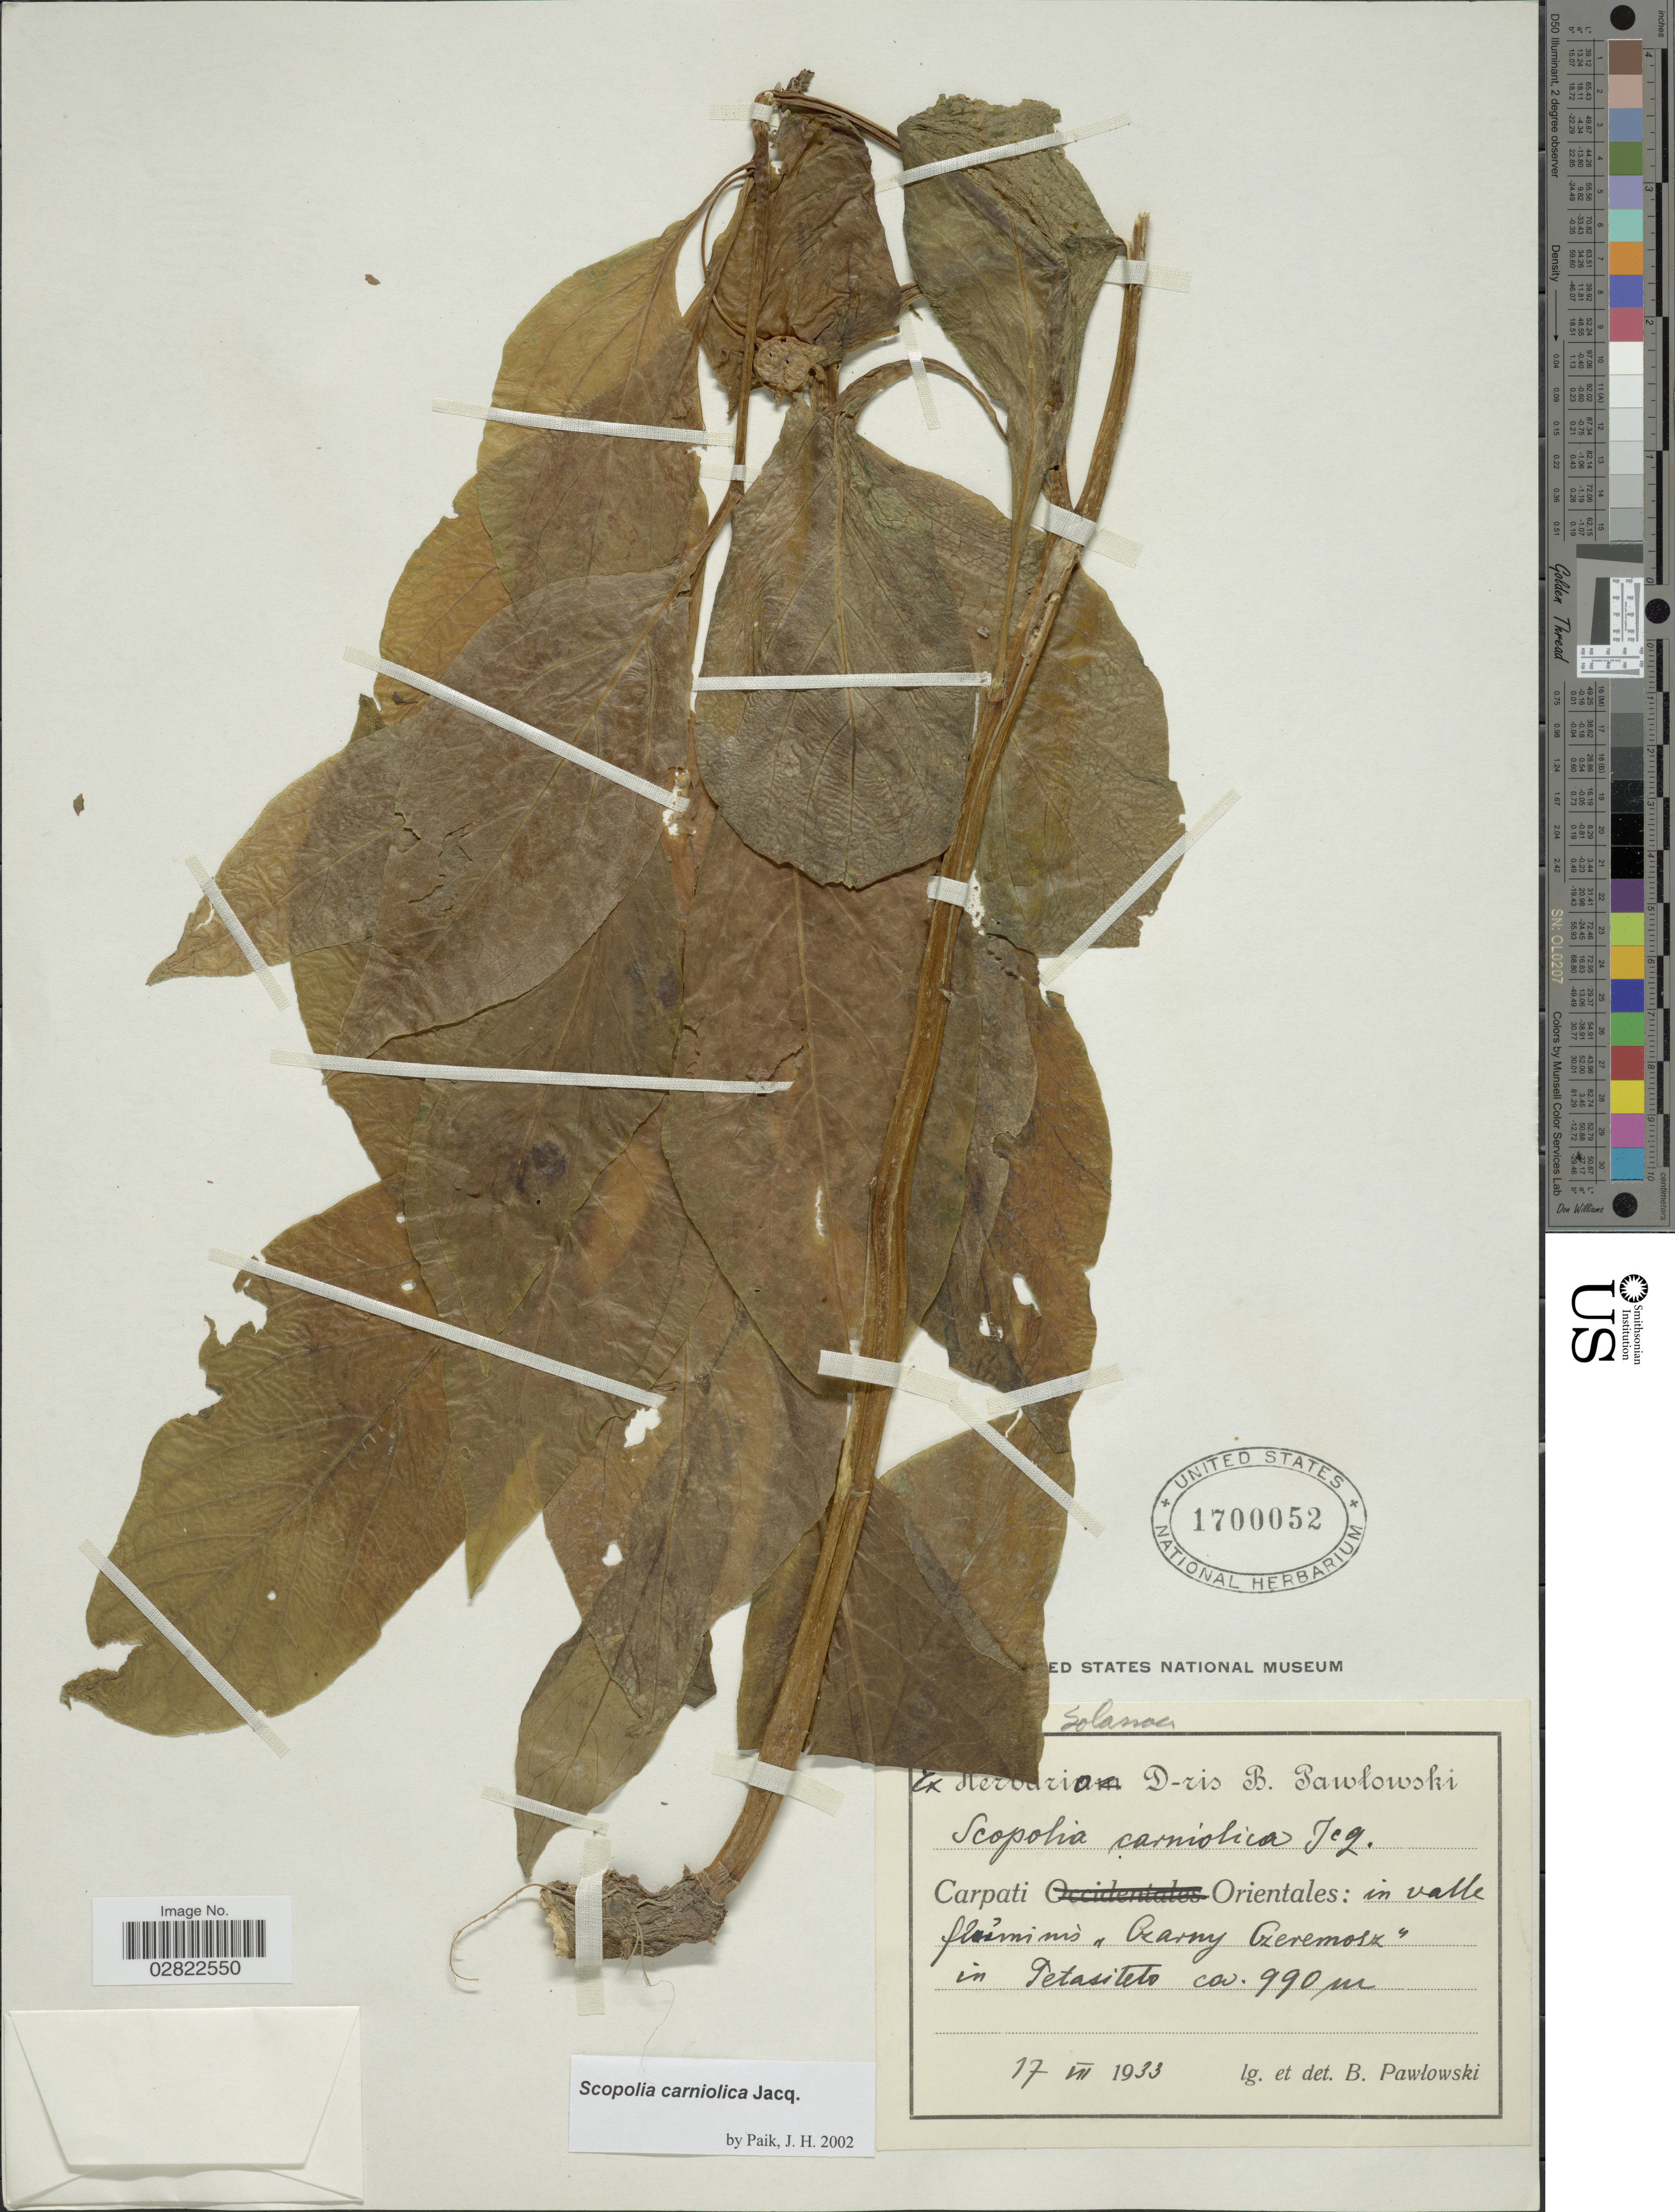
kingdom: Plantae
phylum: Tracheophyta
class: Magnoliopsida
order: Solanales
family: Solanaceae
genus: Scopolia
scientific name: Scopolia carniolica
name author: Jacq.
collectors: B. Pawlowski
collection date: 1933-07-17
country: Ukraine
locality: Carpati Orientales: in valle fluminis "Czarmy Czeremosz" in Petasiteto.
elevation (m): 990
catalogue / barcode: US 1700052